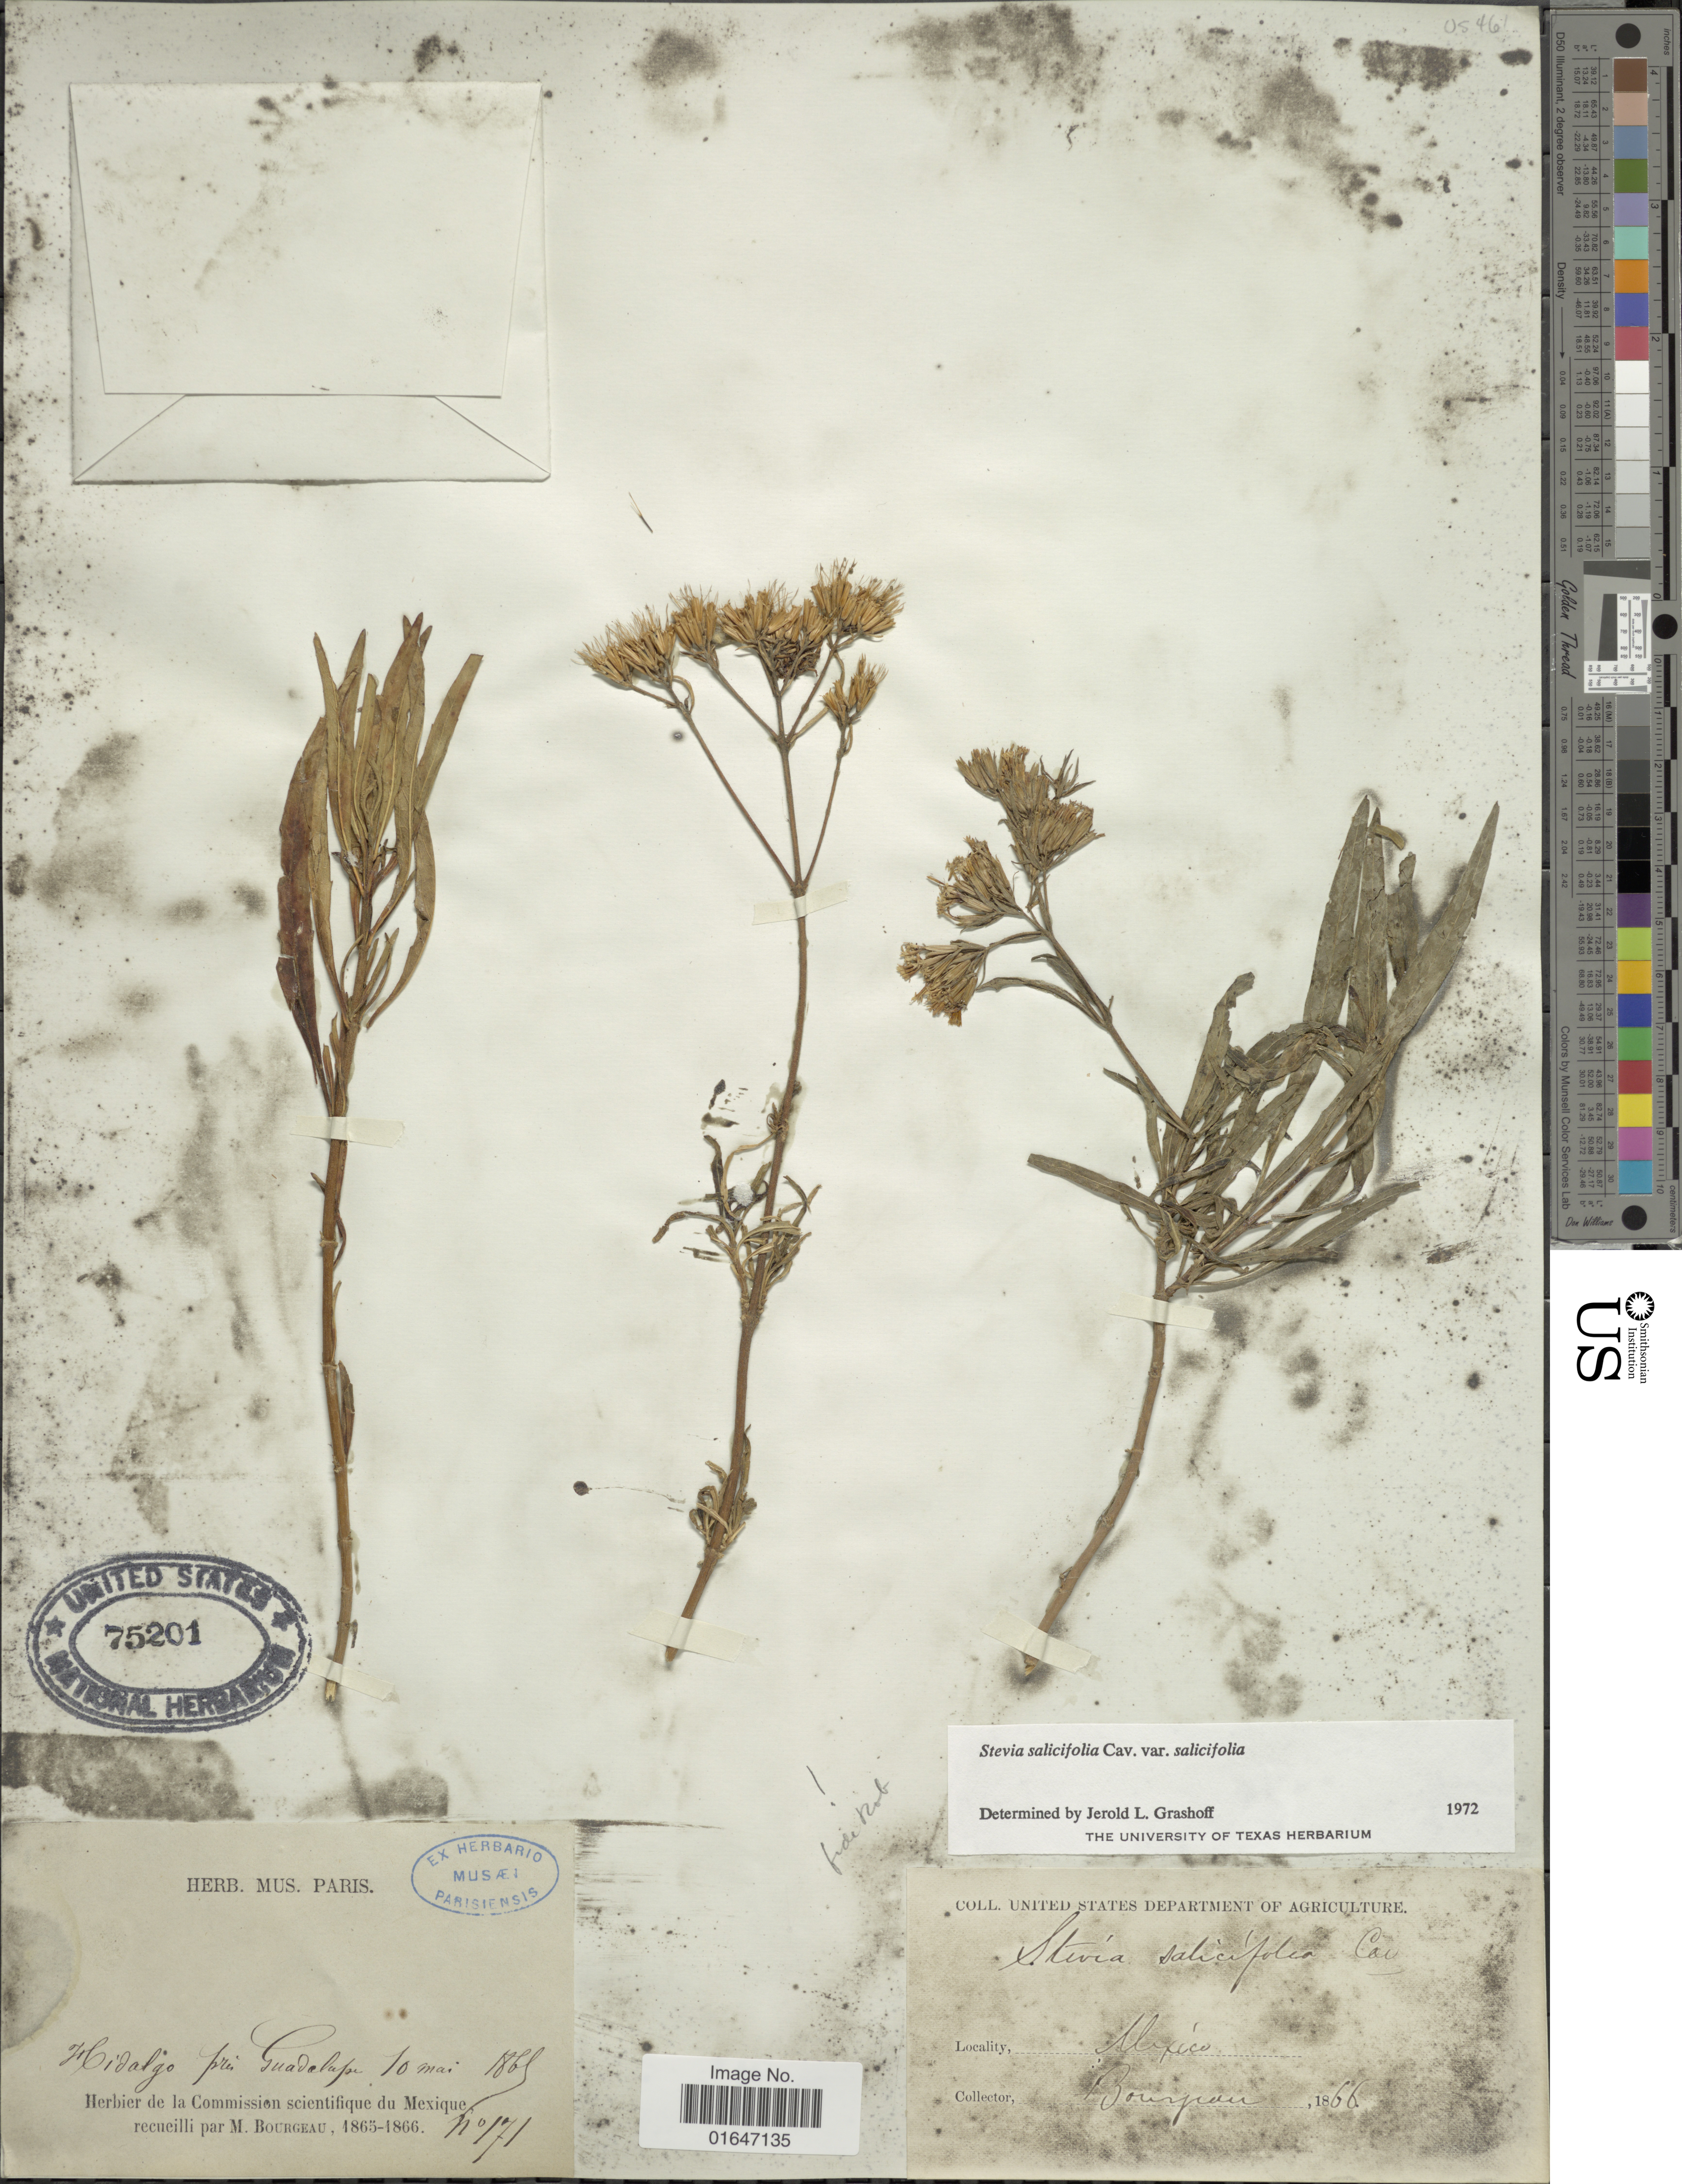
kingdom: Plantae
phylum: Tracheophyta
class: Magnoliopsida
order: Asterales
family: Asteraceae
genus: Stevia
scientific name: Stevia salicifolia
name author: Cav.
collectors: M. Bourgeau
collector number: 171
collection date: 1866-05-10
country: Mexico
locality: Hidalgo près Guadalupe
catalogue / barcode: US 75201